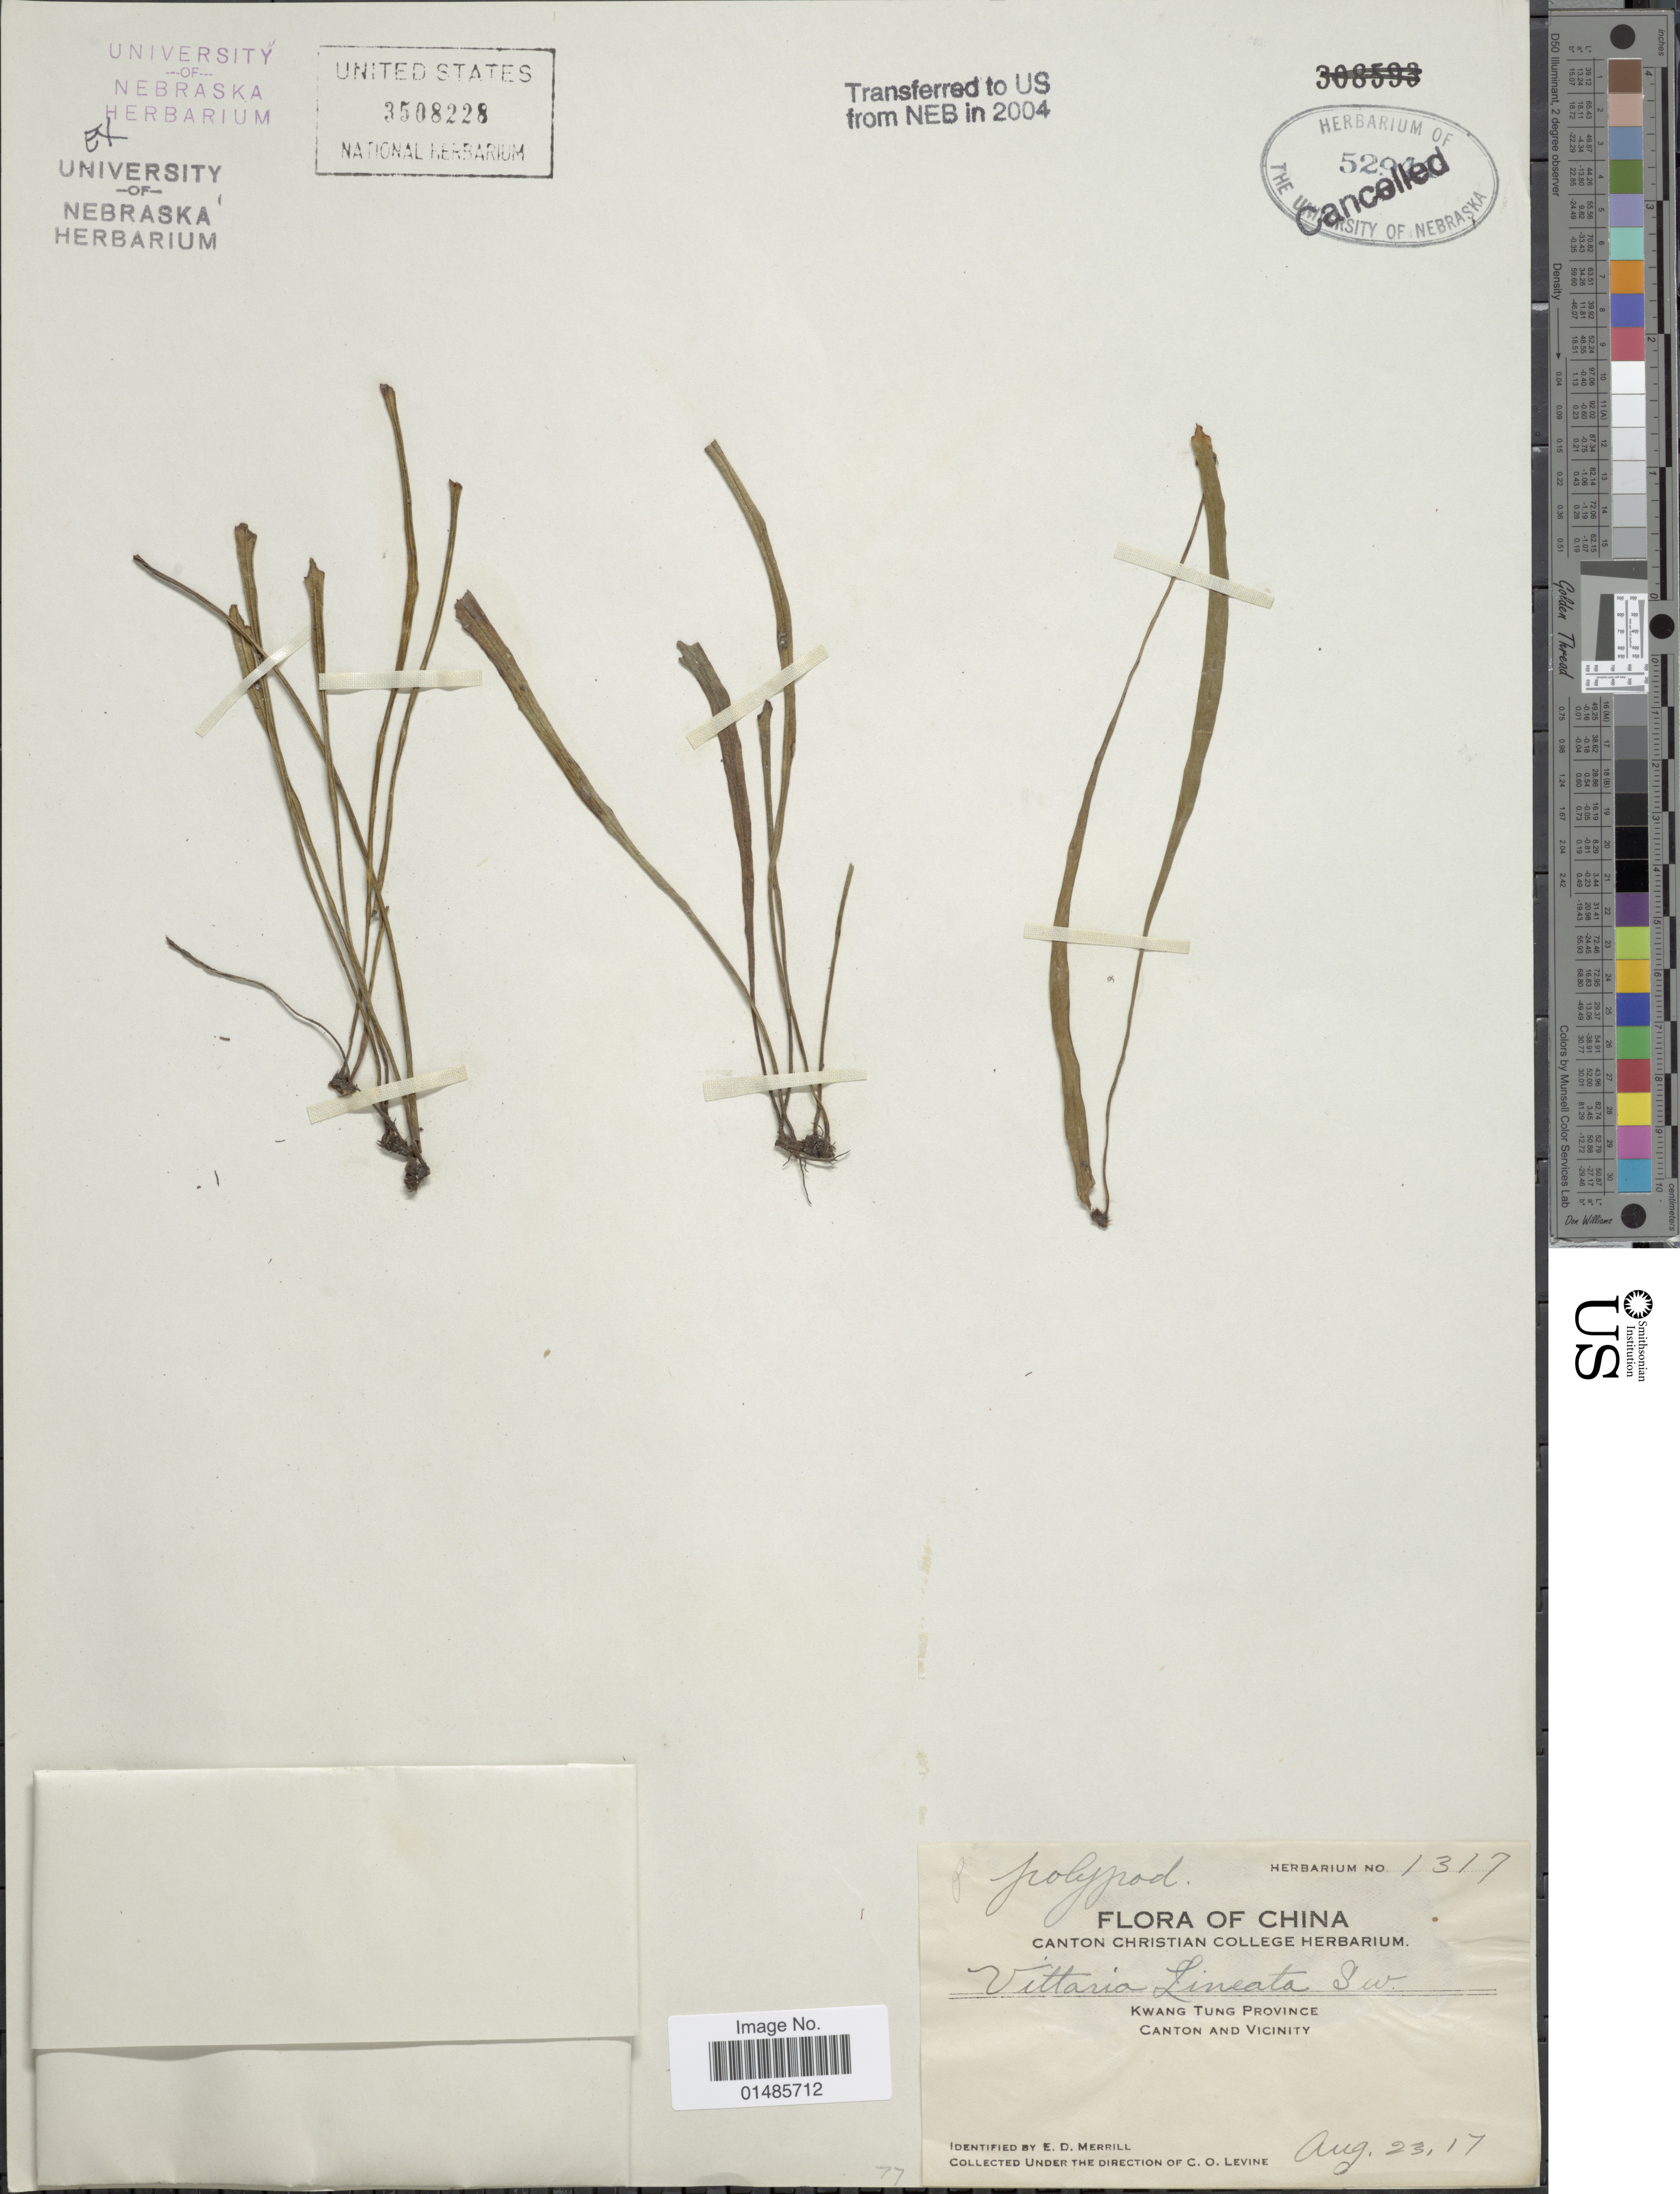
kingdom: Plantae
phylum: Tracheophyta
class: Polypodiopsida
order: Polypodiales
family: Pteridaceae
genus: Haplopteris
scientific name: Haplopteris flexuosa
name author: (Fée) E.H. Crane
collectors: E. D. Merrill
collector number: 1317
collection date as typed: Transcribed d/m/y: 23/8/17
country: China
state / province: Guangdong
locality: Kwang Tung Province. Canton and Vicinity.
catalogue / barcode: US 3508228